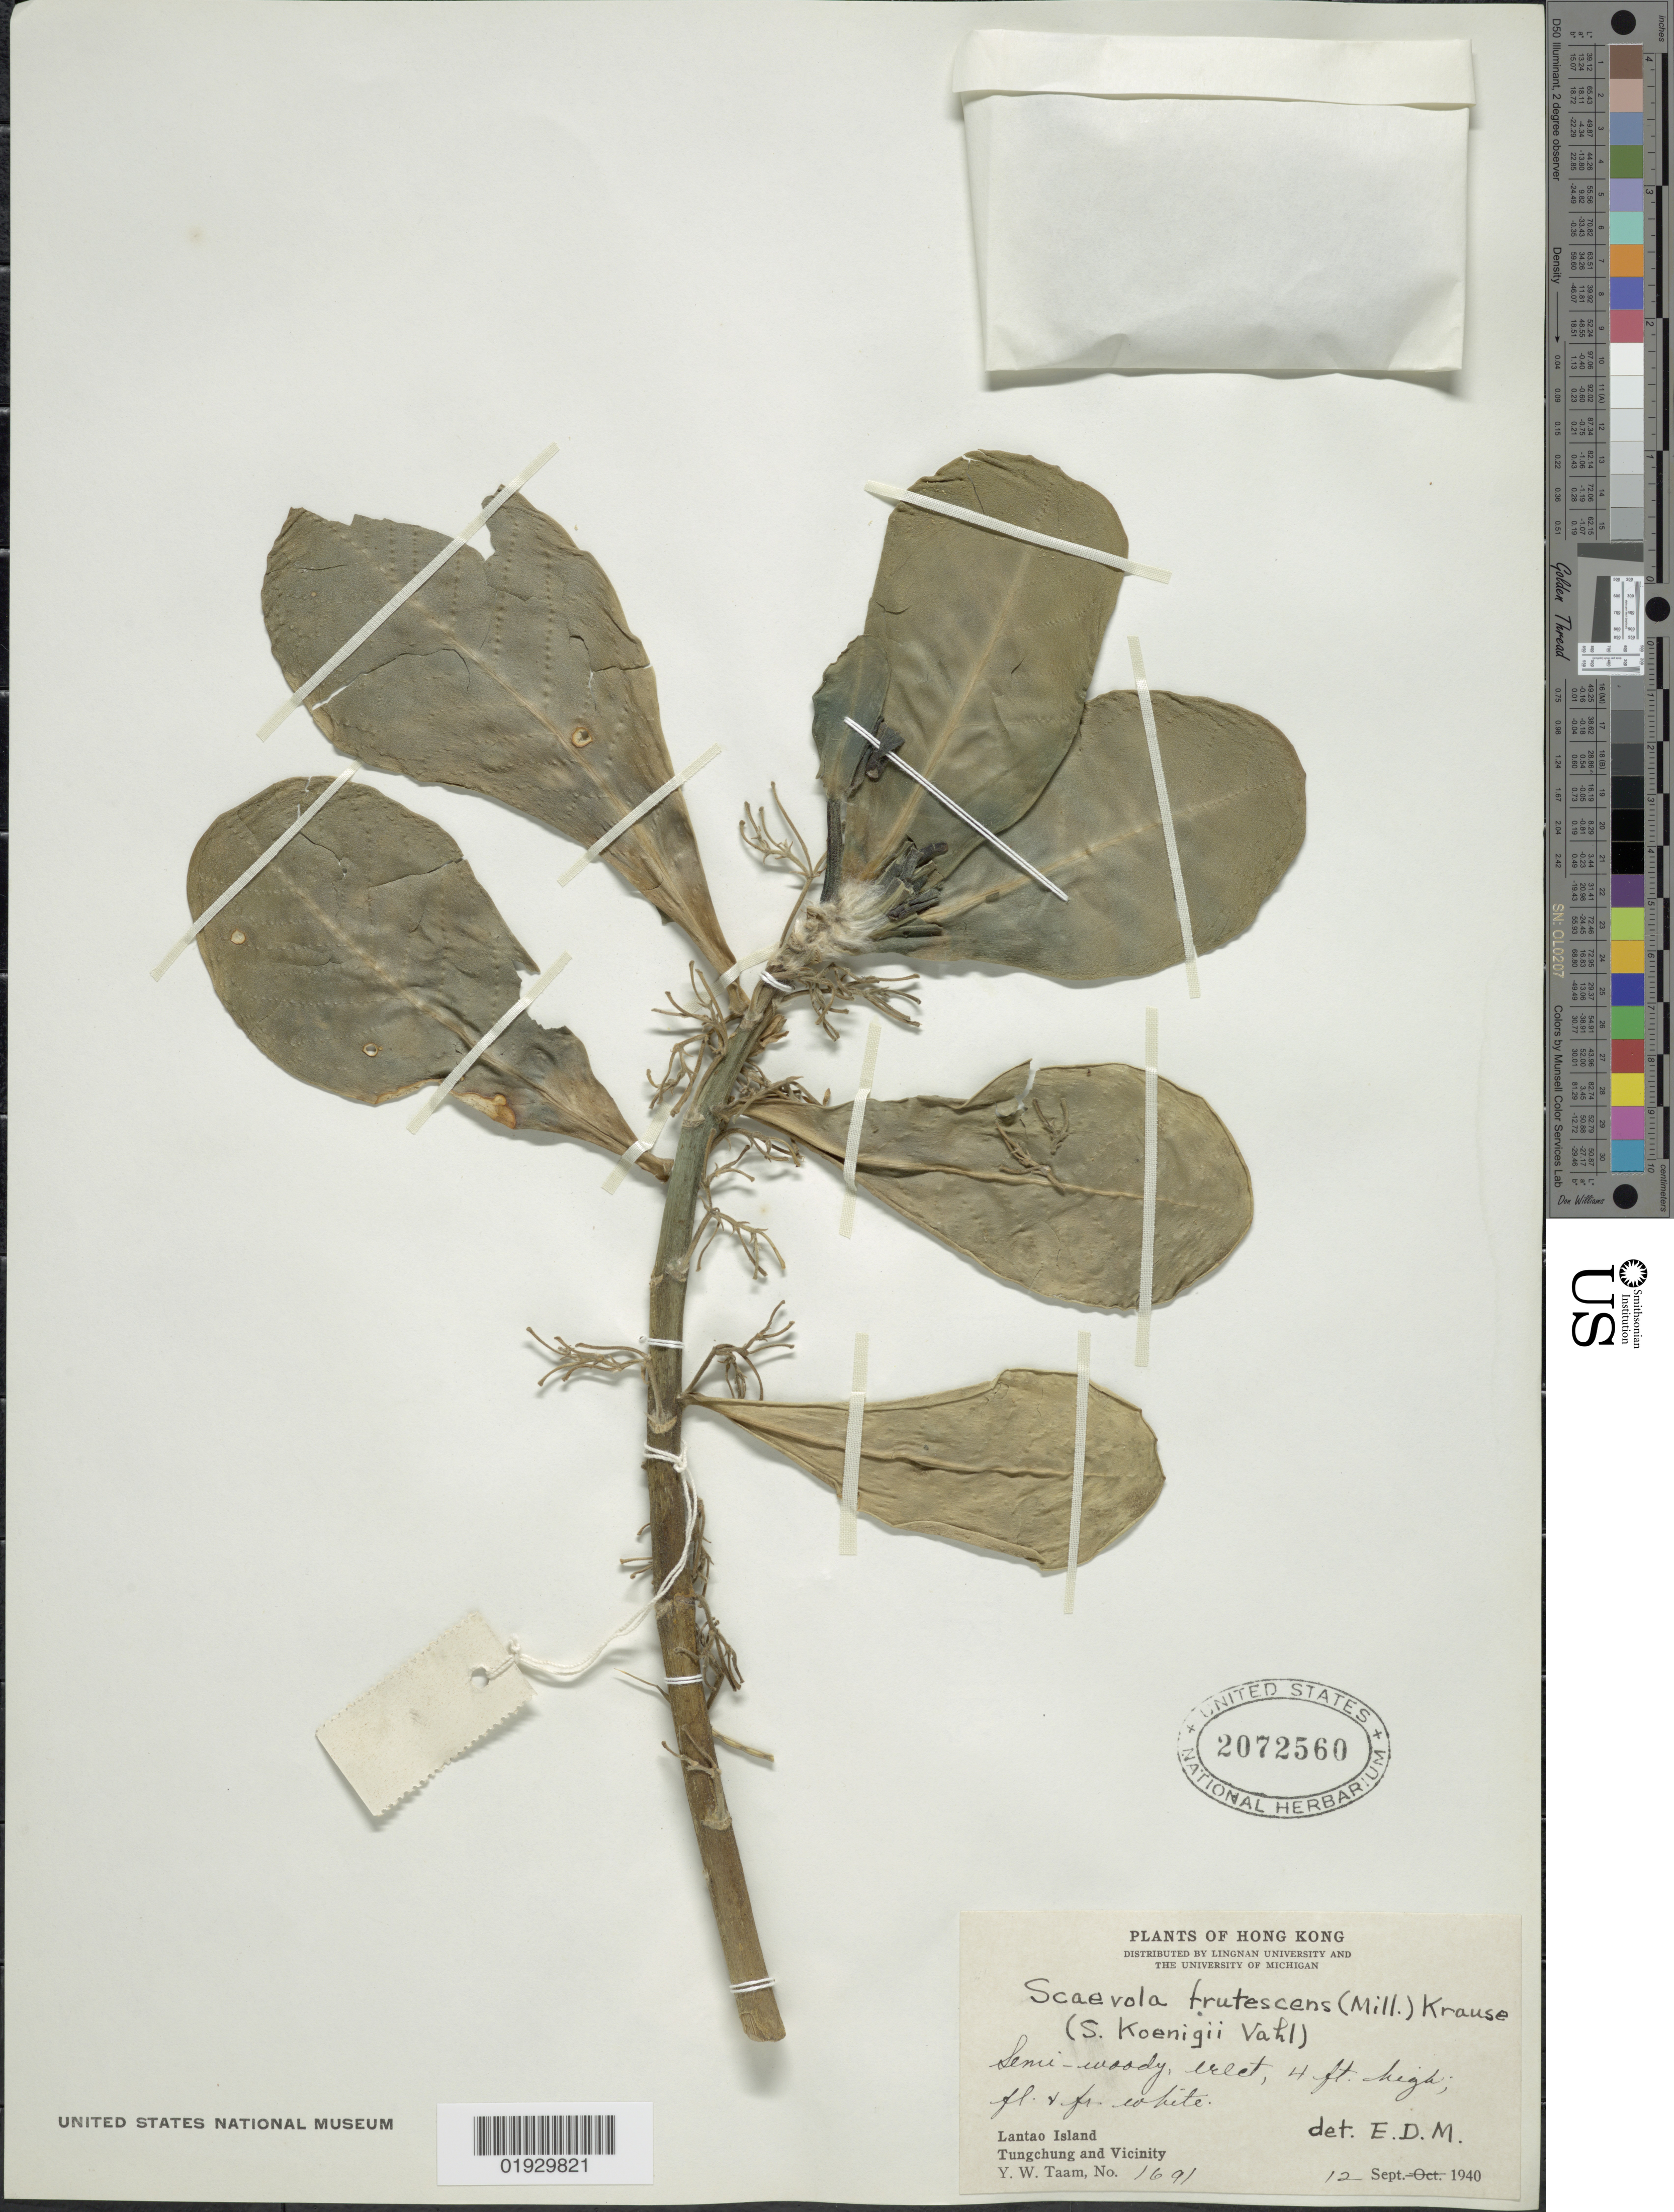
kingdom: Plantae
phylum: Tracheophyta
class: Magnoliopsida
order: Asterales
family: Goodeniaceae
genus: Scaevola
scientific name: Scaevola taccada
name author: (Gaertn.) Roxb.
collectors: Y. W. Taam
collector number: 1691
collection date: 1940-09-12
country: China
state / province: Hong Kong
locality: Lantao Island. Tungchung and Vicinity.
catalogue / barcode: US 2072560